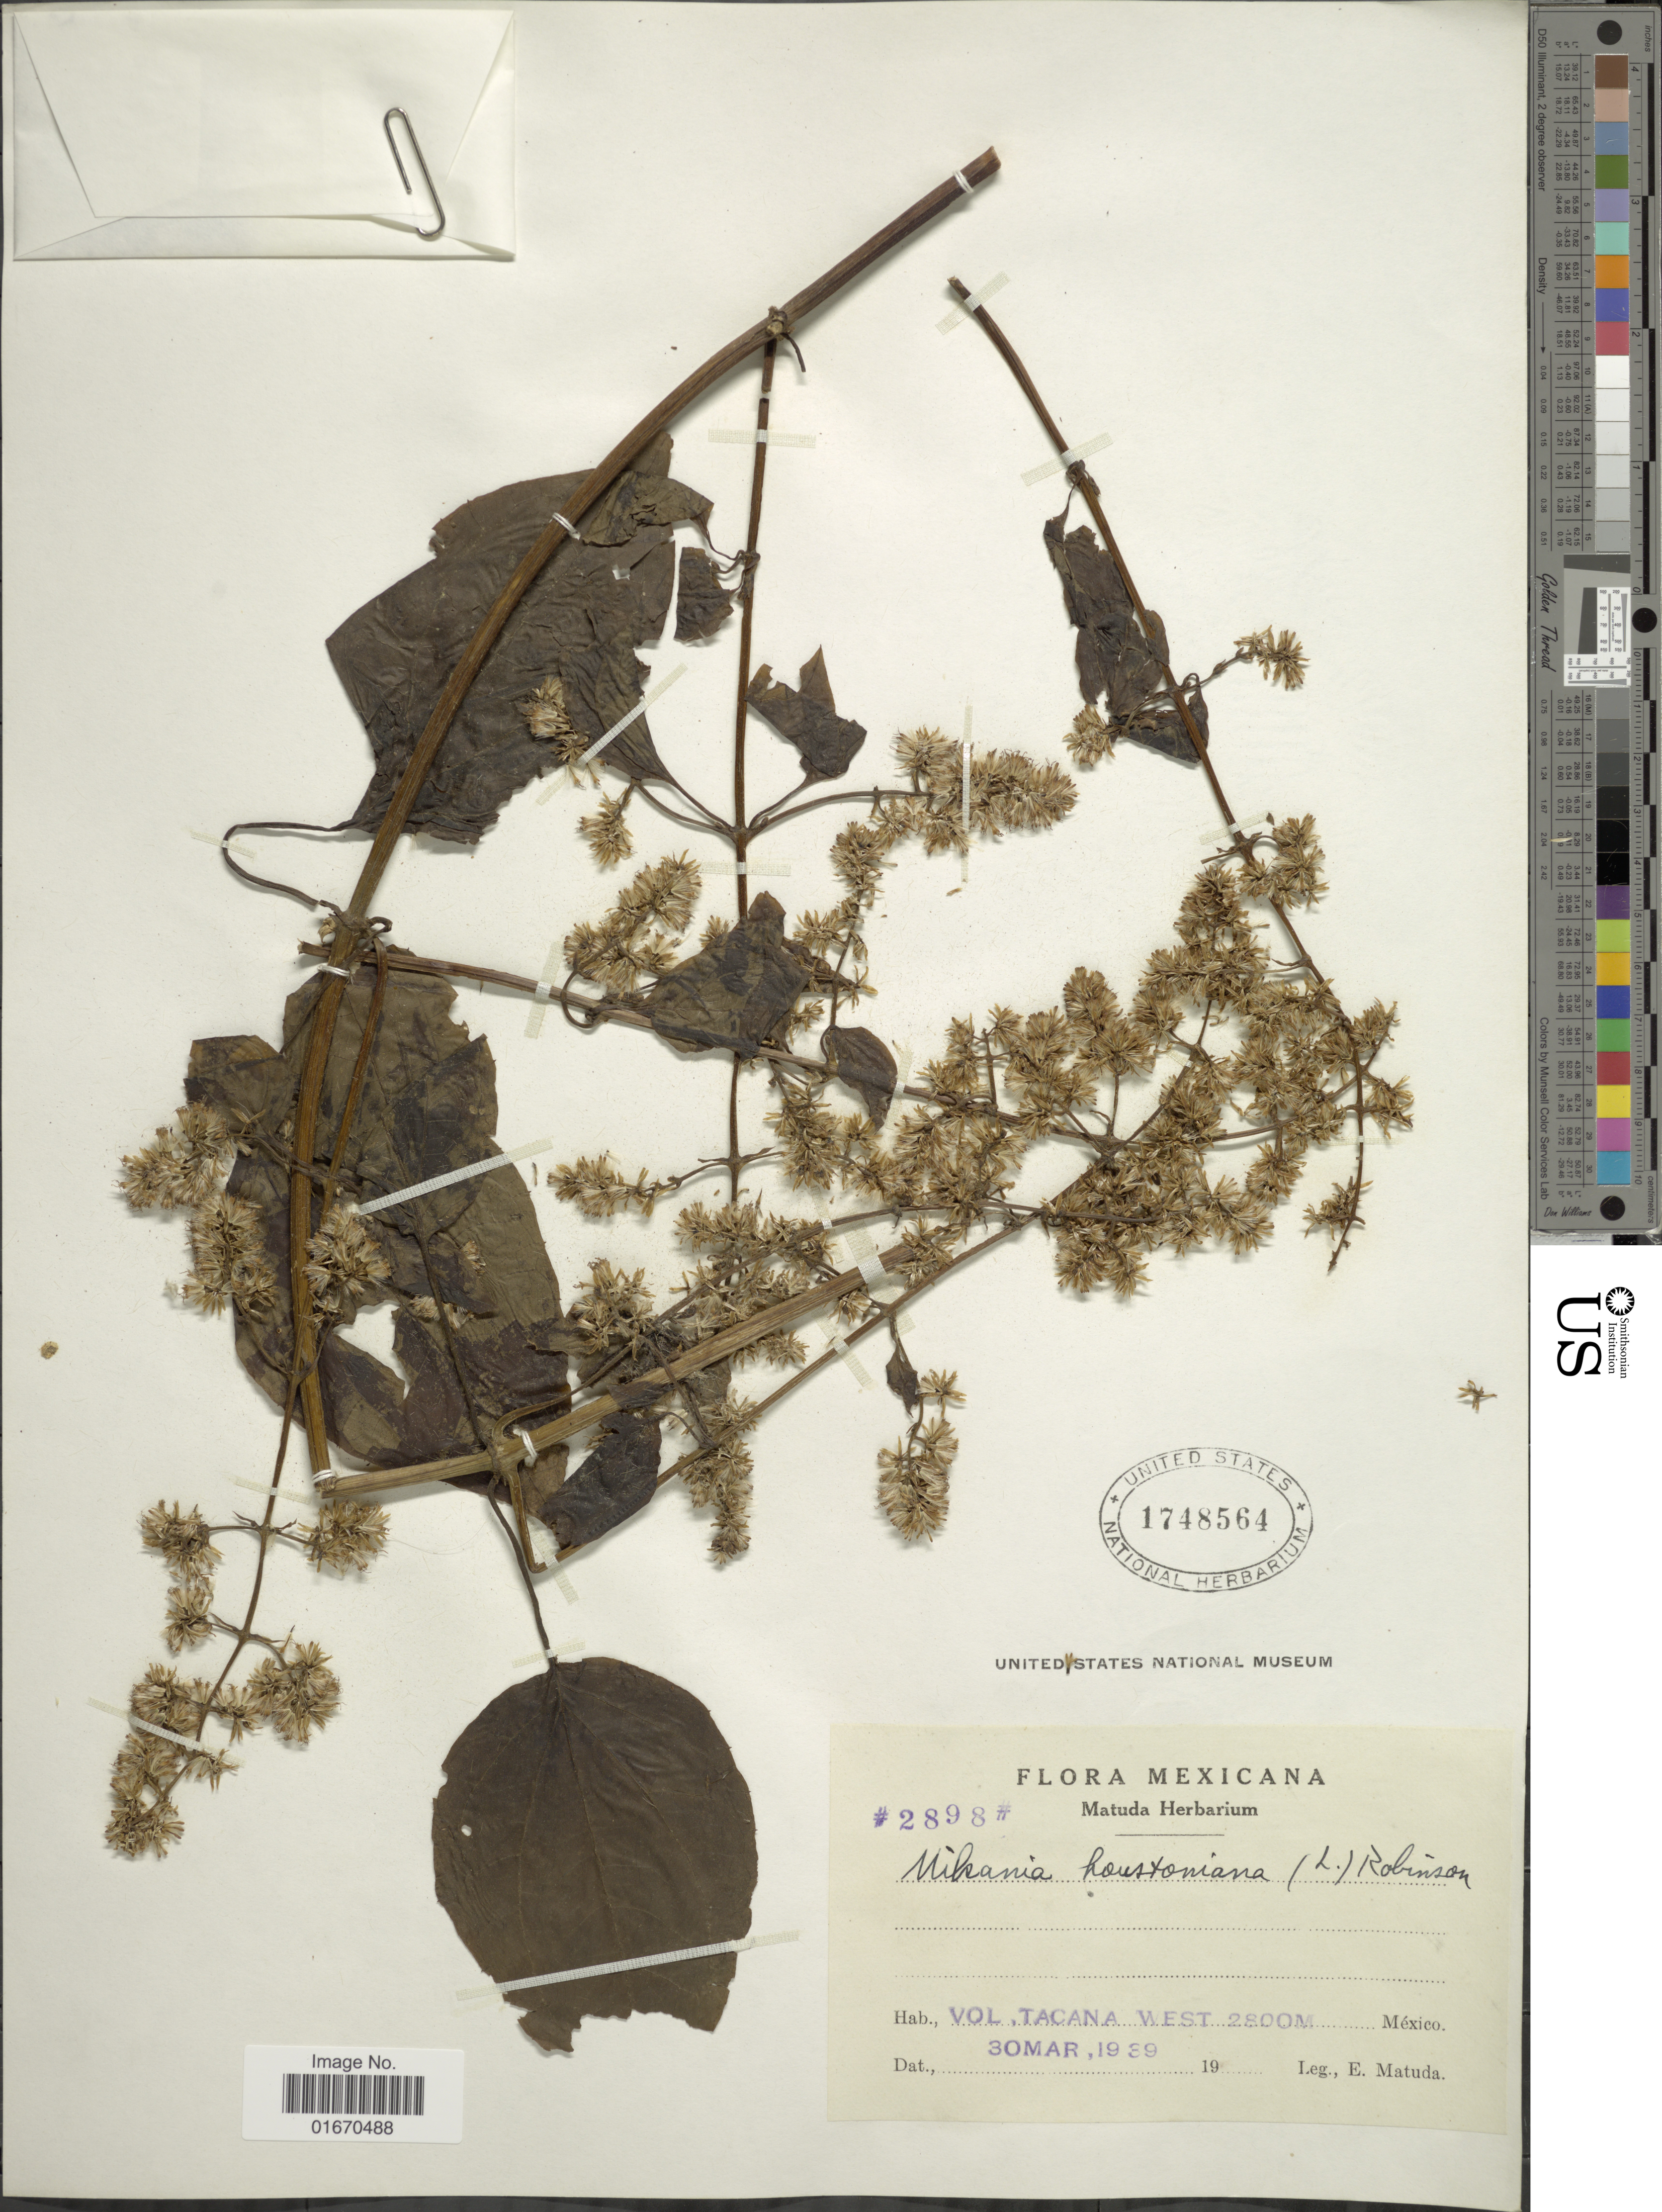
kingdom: Plantae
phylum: Tracheophyta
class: Magnoliopsida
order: Asterales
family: Asteraceae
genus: Mikania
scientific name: Mikania hookeriana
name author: DC.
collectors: E. Matuda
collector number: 2898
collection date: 1939-03-30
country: Mexico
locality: Vol. Tacana West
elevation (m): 2800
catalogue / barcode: US 1748564